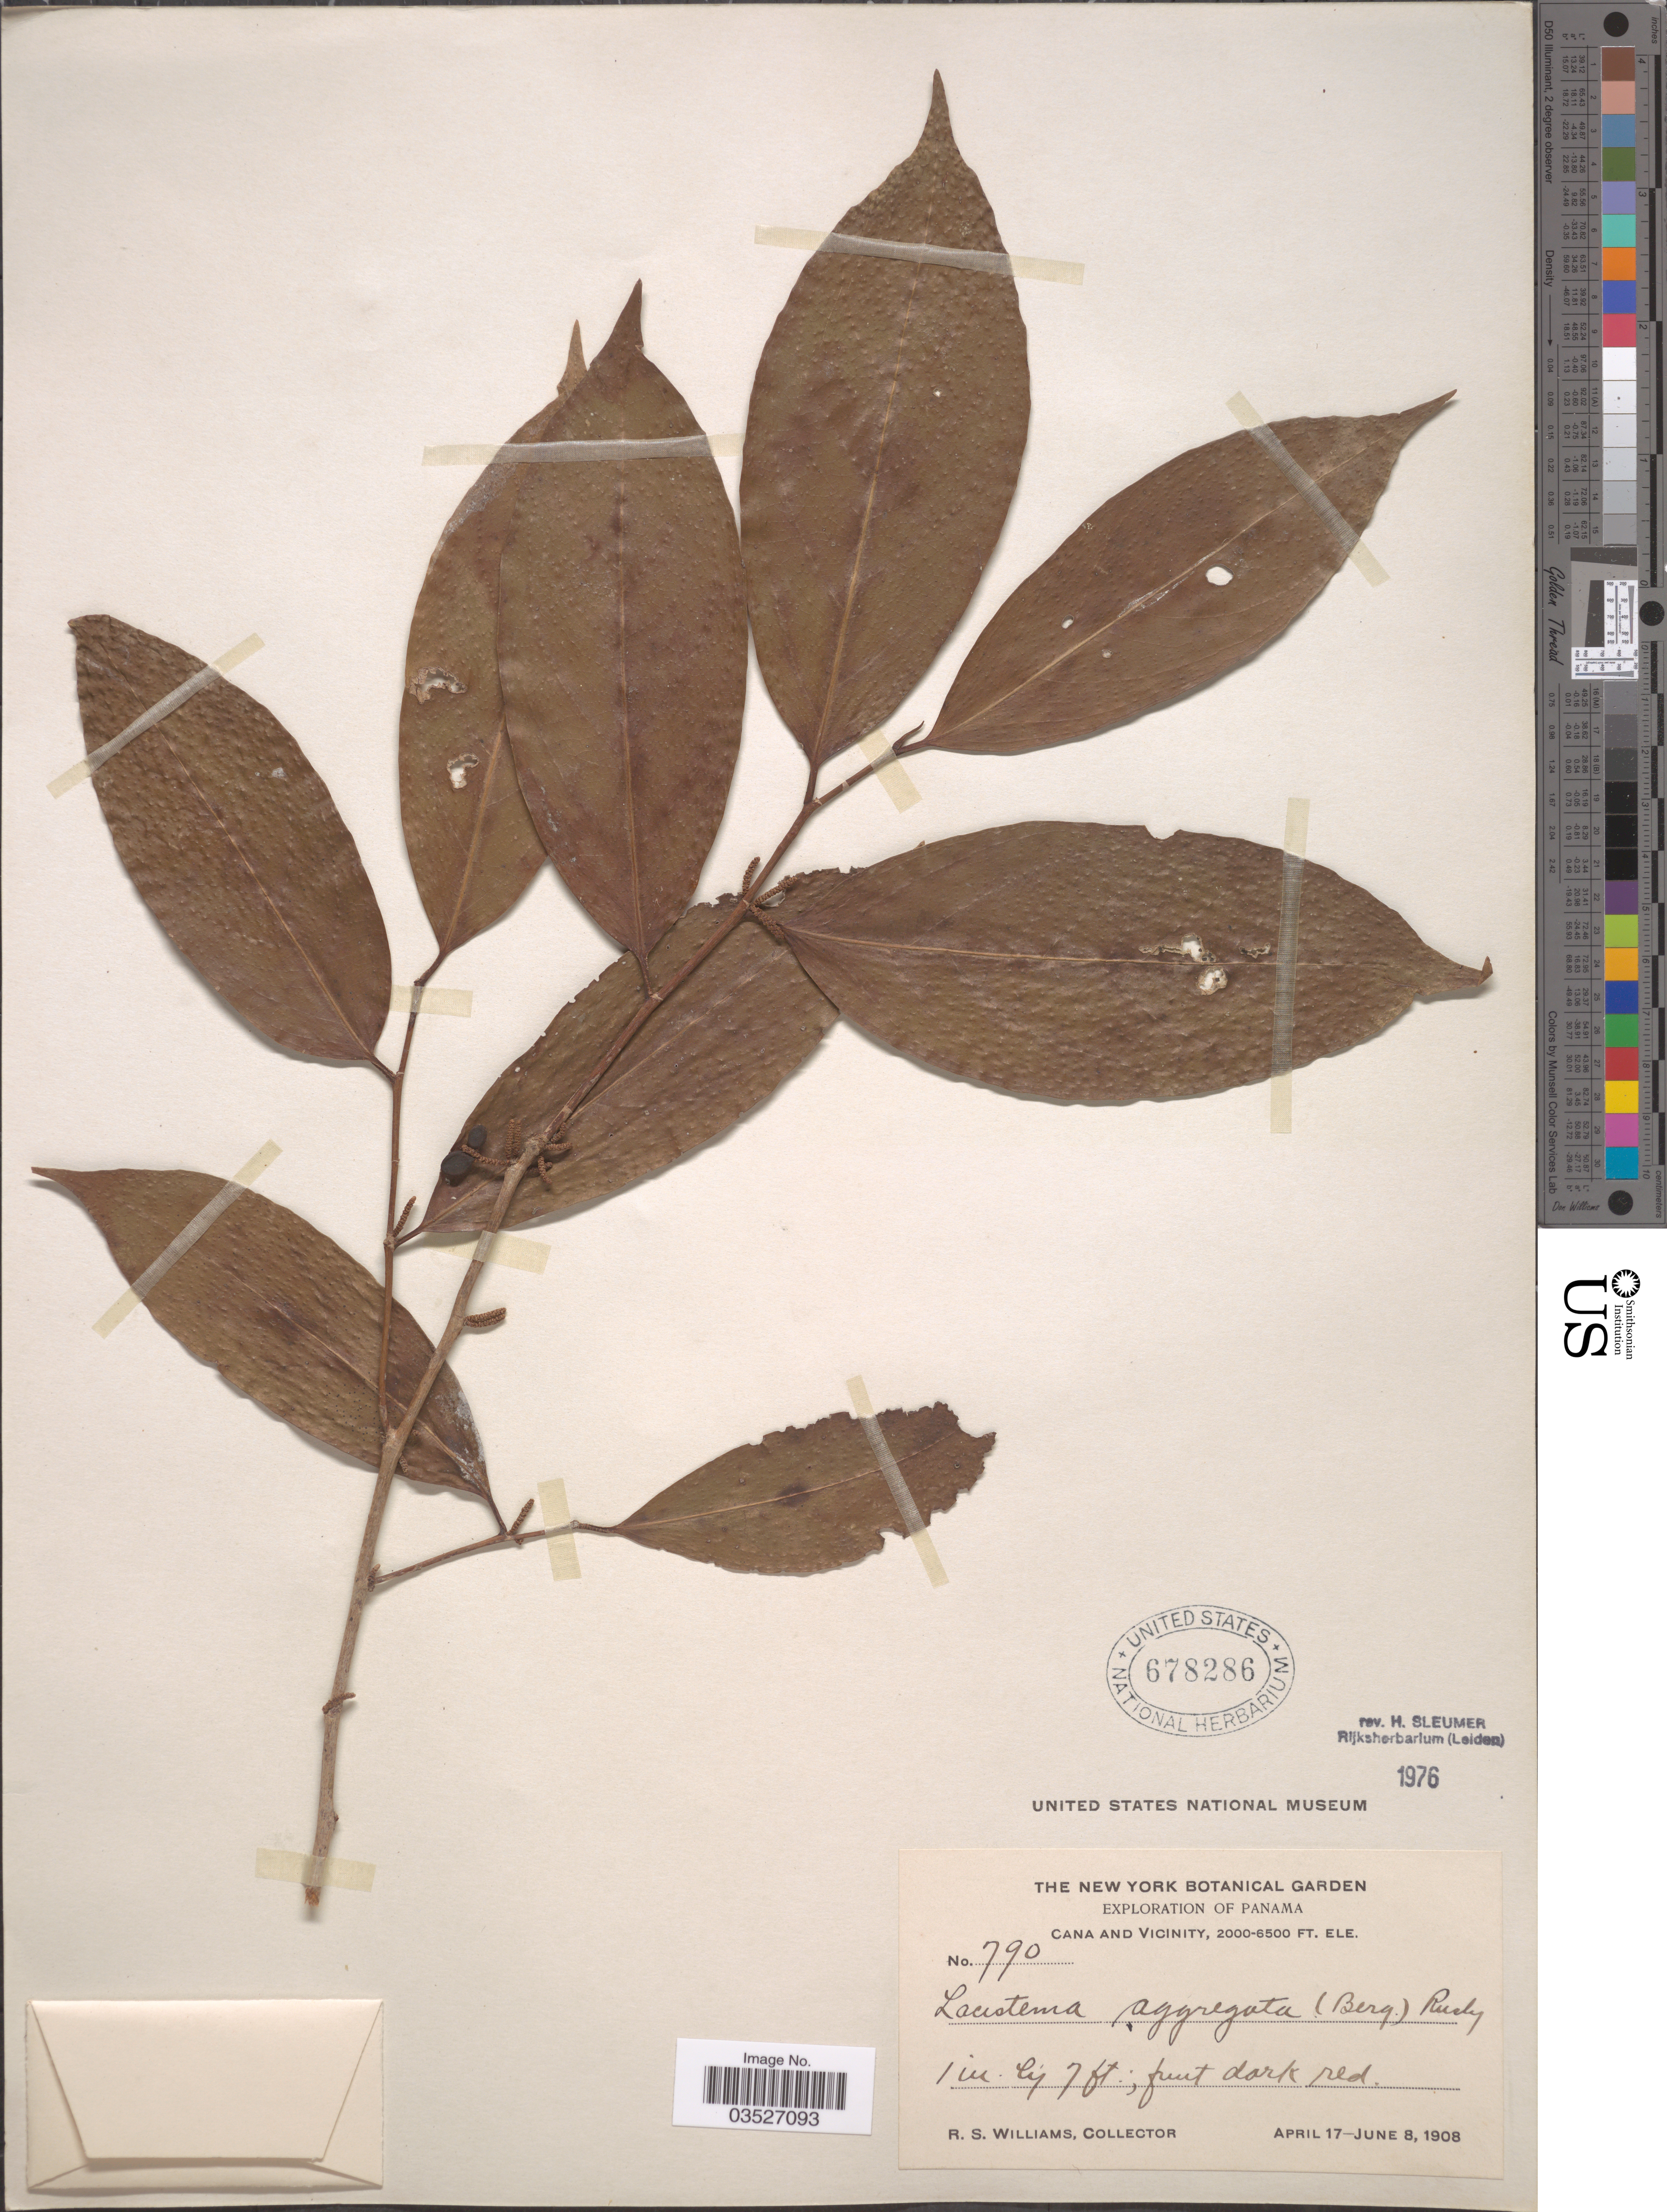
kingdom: Plantae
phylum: Tracheophyta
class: Magnoliopsida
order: Malpighiales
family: Lacistemataceae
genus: Lacistema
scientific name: Lacistema aggregatum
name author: (P.J. Bergius) Rusby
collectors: R. S. Williams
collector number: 790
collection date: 1908-04-17/1908-06-08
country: Panama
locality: Cana and vicinity.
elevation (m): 610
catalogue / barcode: US 678286